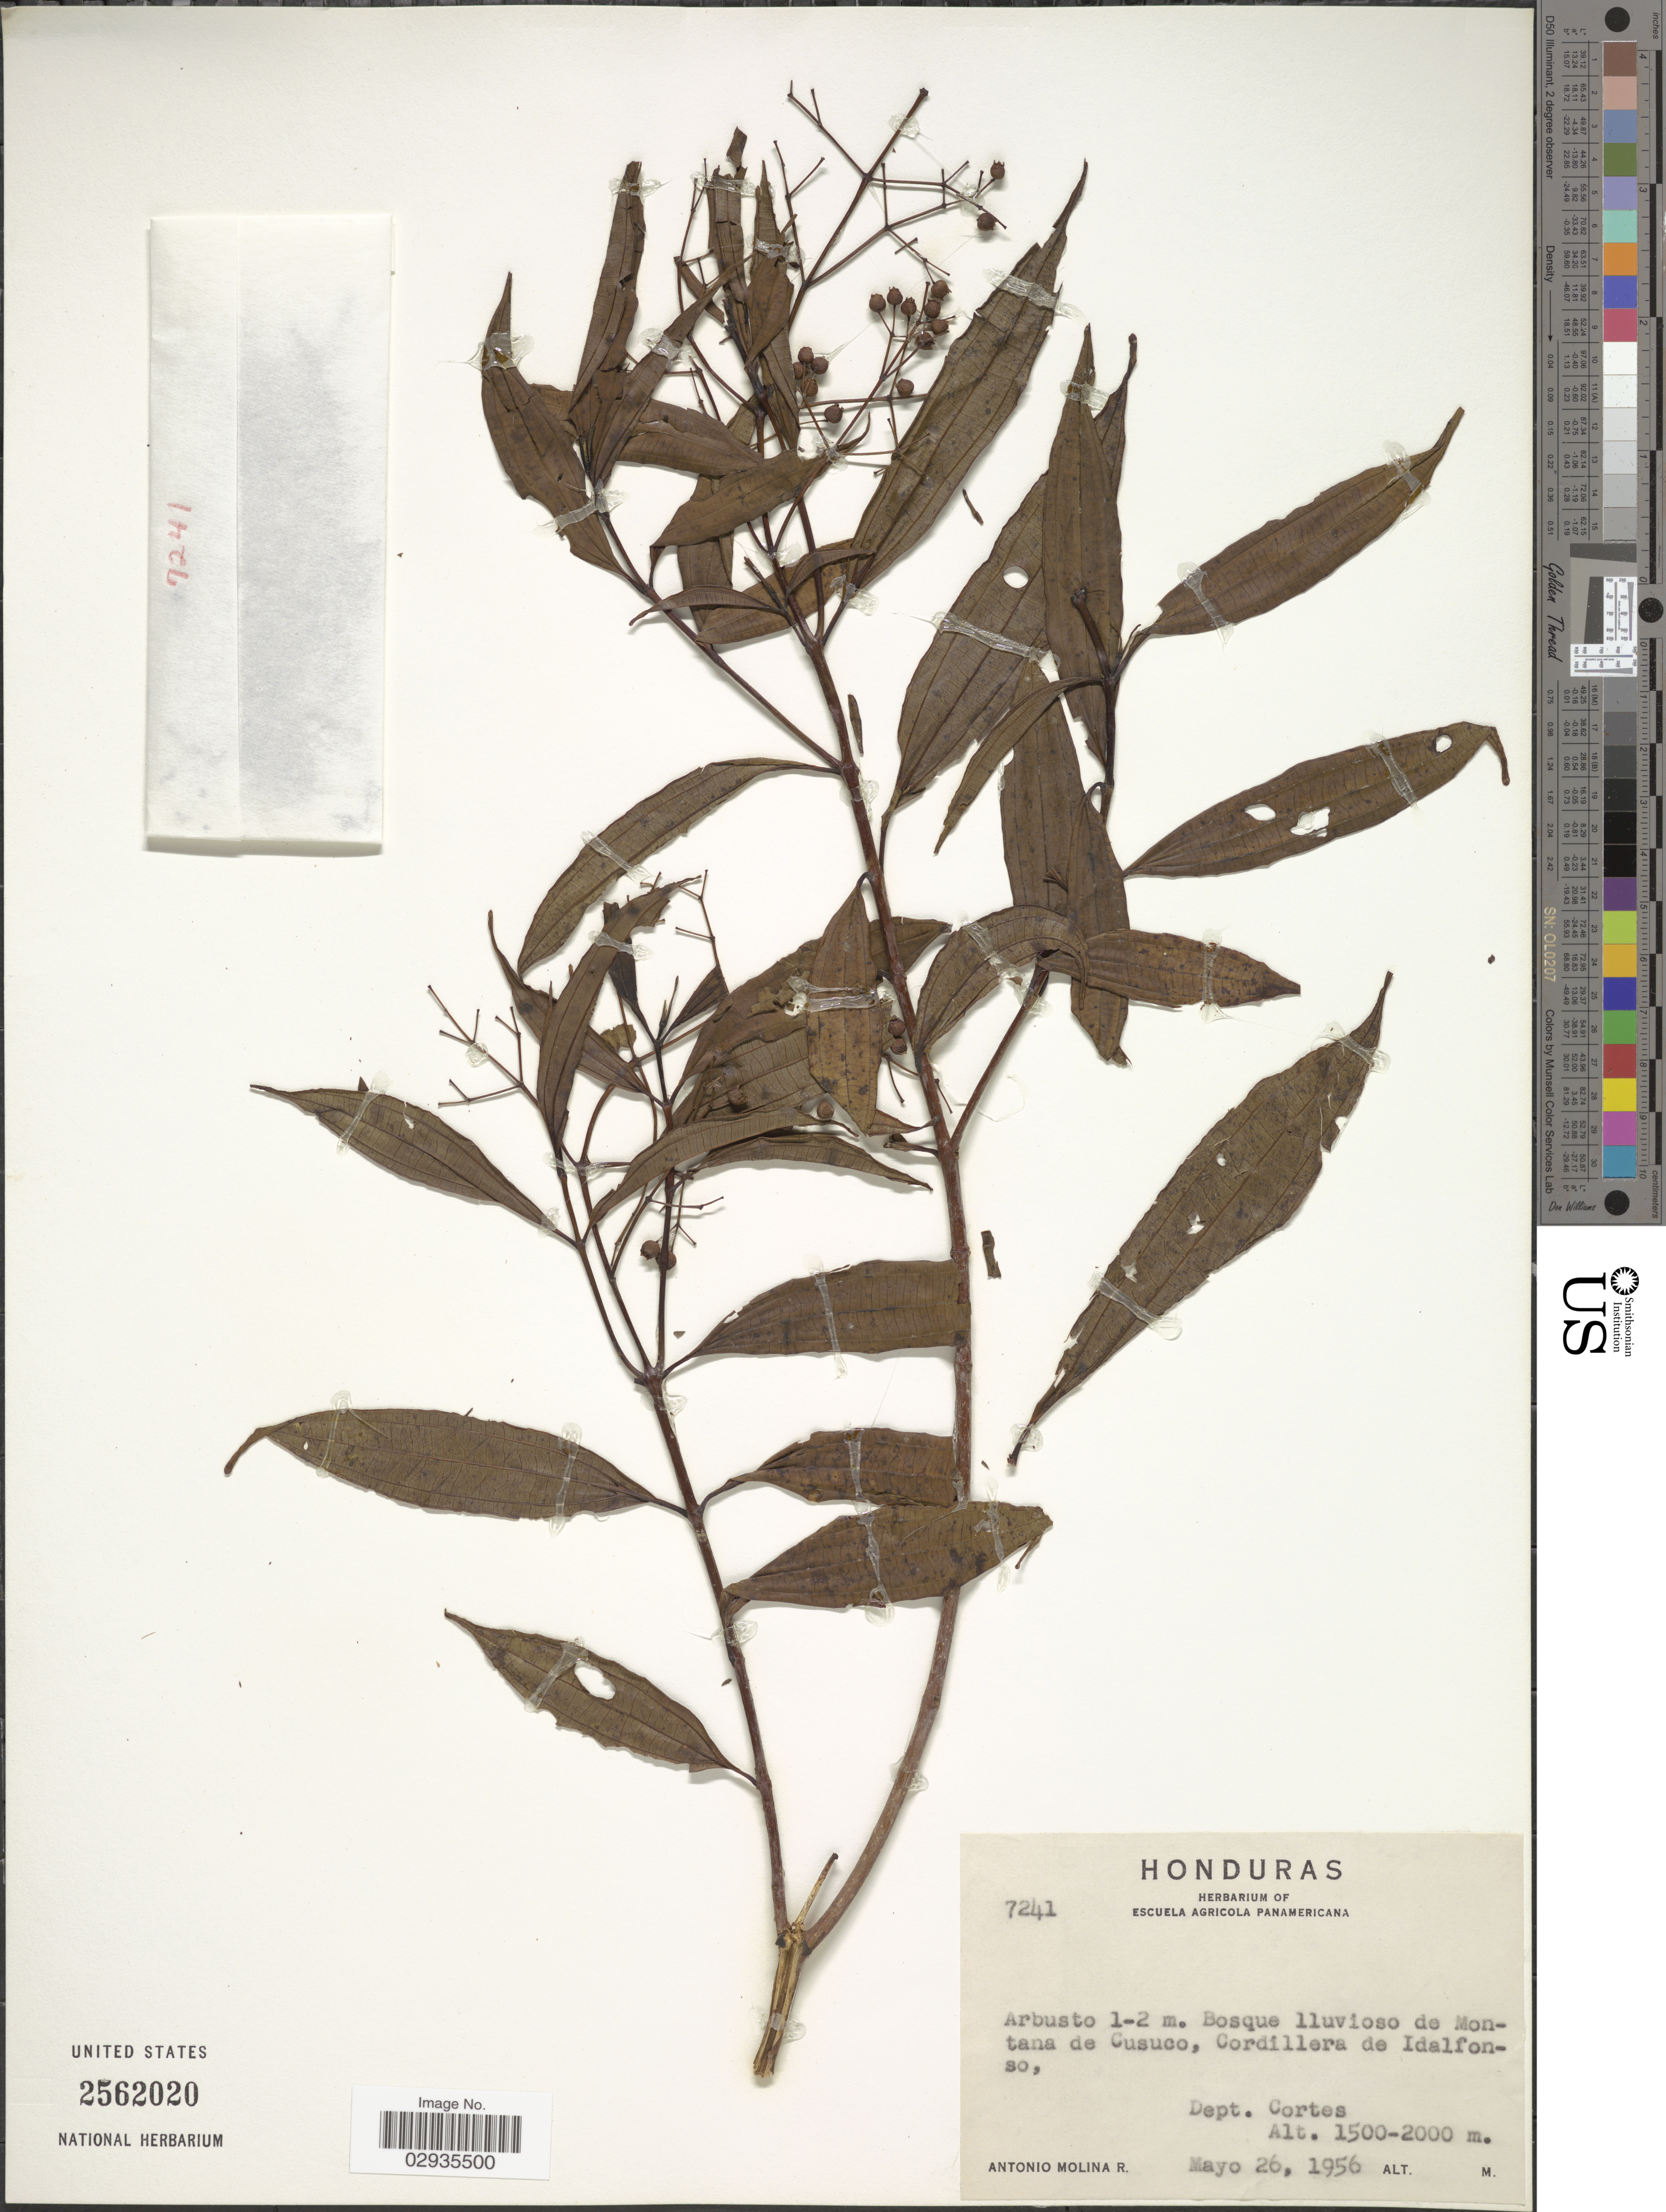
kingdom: Plantae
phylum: Tracheophyta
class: Magnoliopsida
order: Myrtales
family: Melastomataceae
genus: Miconia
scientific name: Miconia sp.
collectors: A. Molina R.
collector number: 7241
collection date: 1956-05-26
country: Honduras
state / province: Cortés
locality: Bosque Iluvioso de Montana de Cusuco, Cordillera de Idalfonso, Dept. Cortes.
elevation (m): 1500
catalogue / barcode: US 2562020